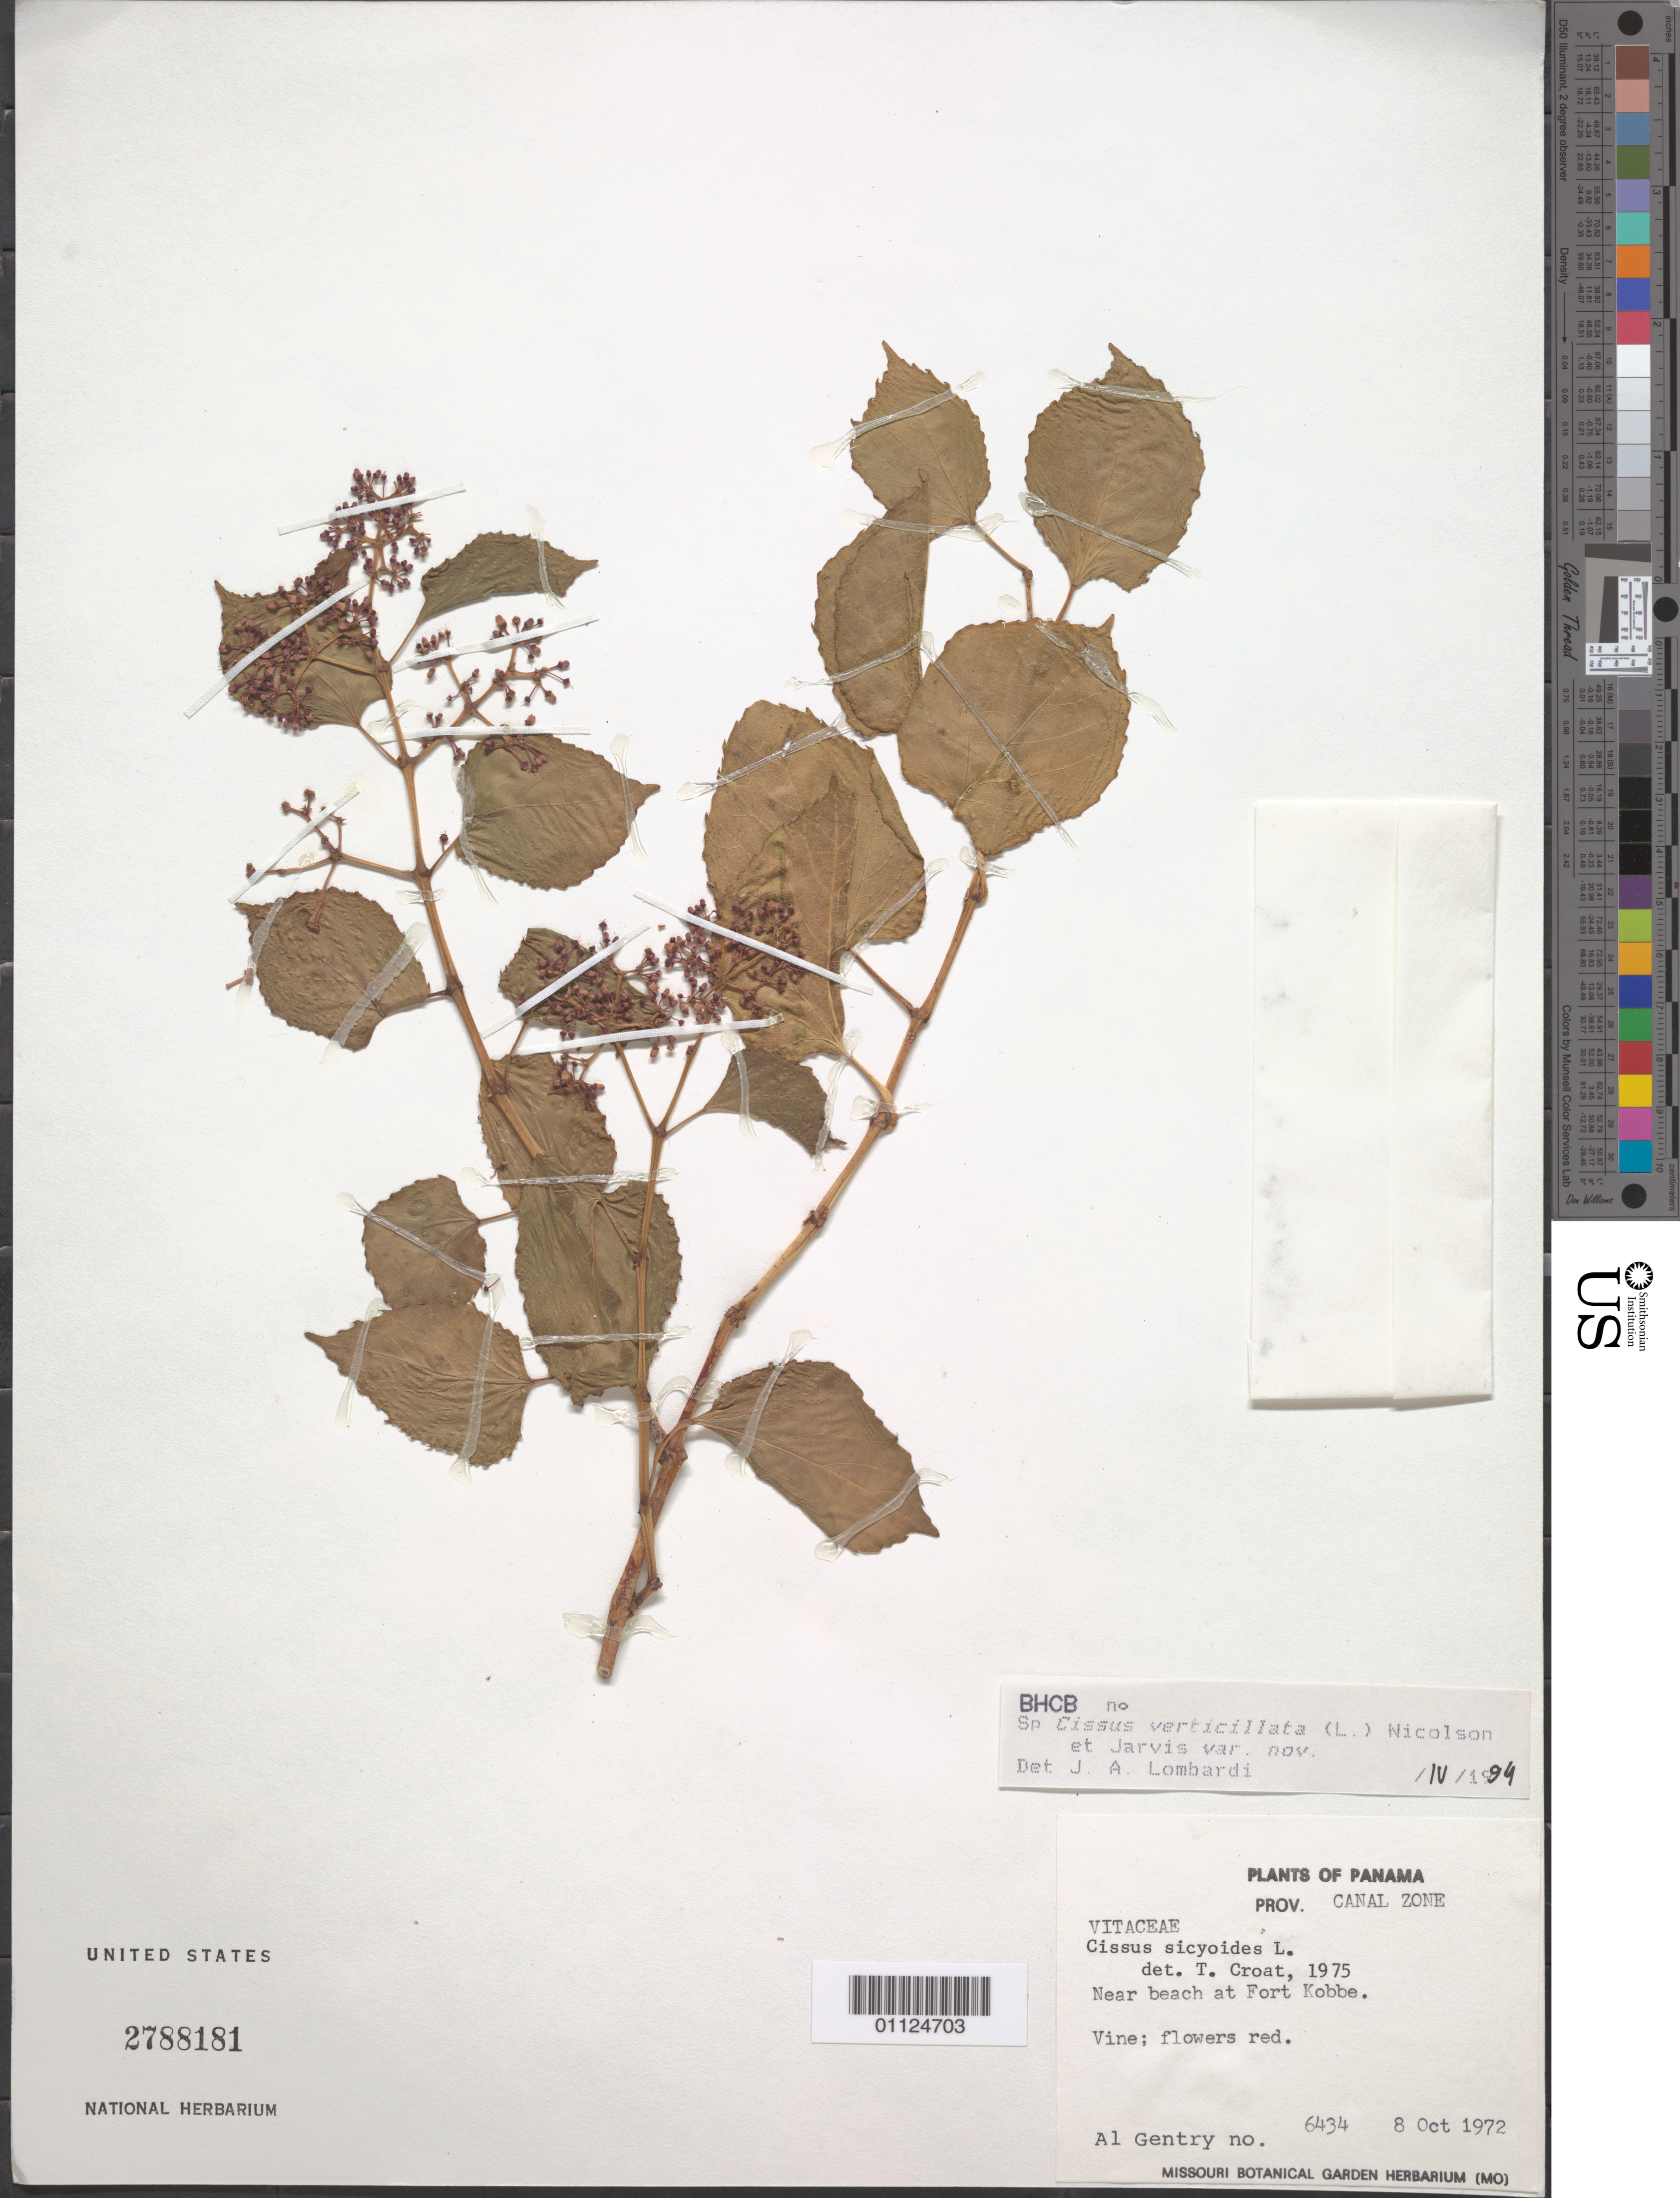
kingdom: Plantae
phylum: Tracheophyta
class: Magnoliopsida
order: Vitales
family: Vitaceae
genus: Cissus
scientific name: Cissus verticillata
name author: (L.) Nicolson & C.E. Jarvis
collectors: A. H. Gentry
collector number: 6434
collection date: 1972-10-08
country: Panama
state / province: Panamá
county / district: Canal Zone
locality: Near beach at Fort Kobbe.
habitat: Vine.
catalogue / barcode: US 2788181